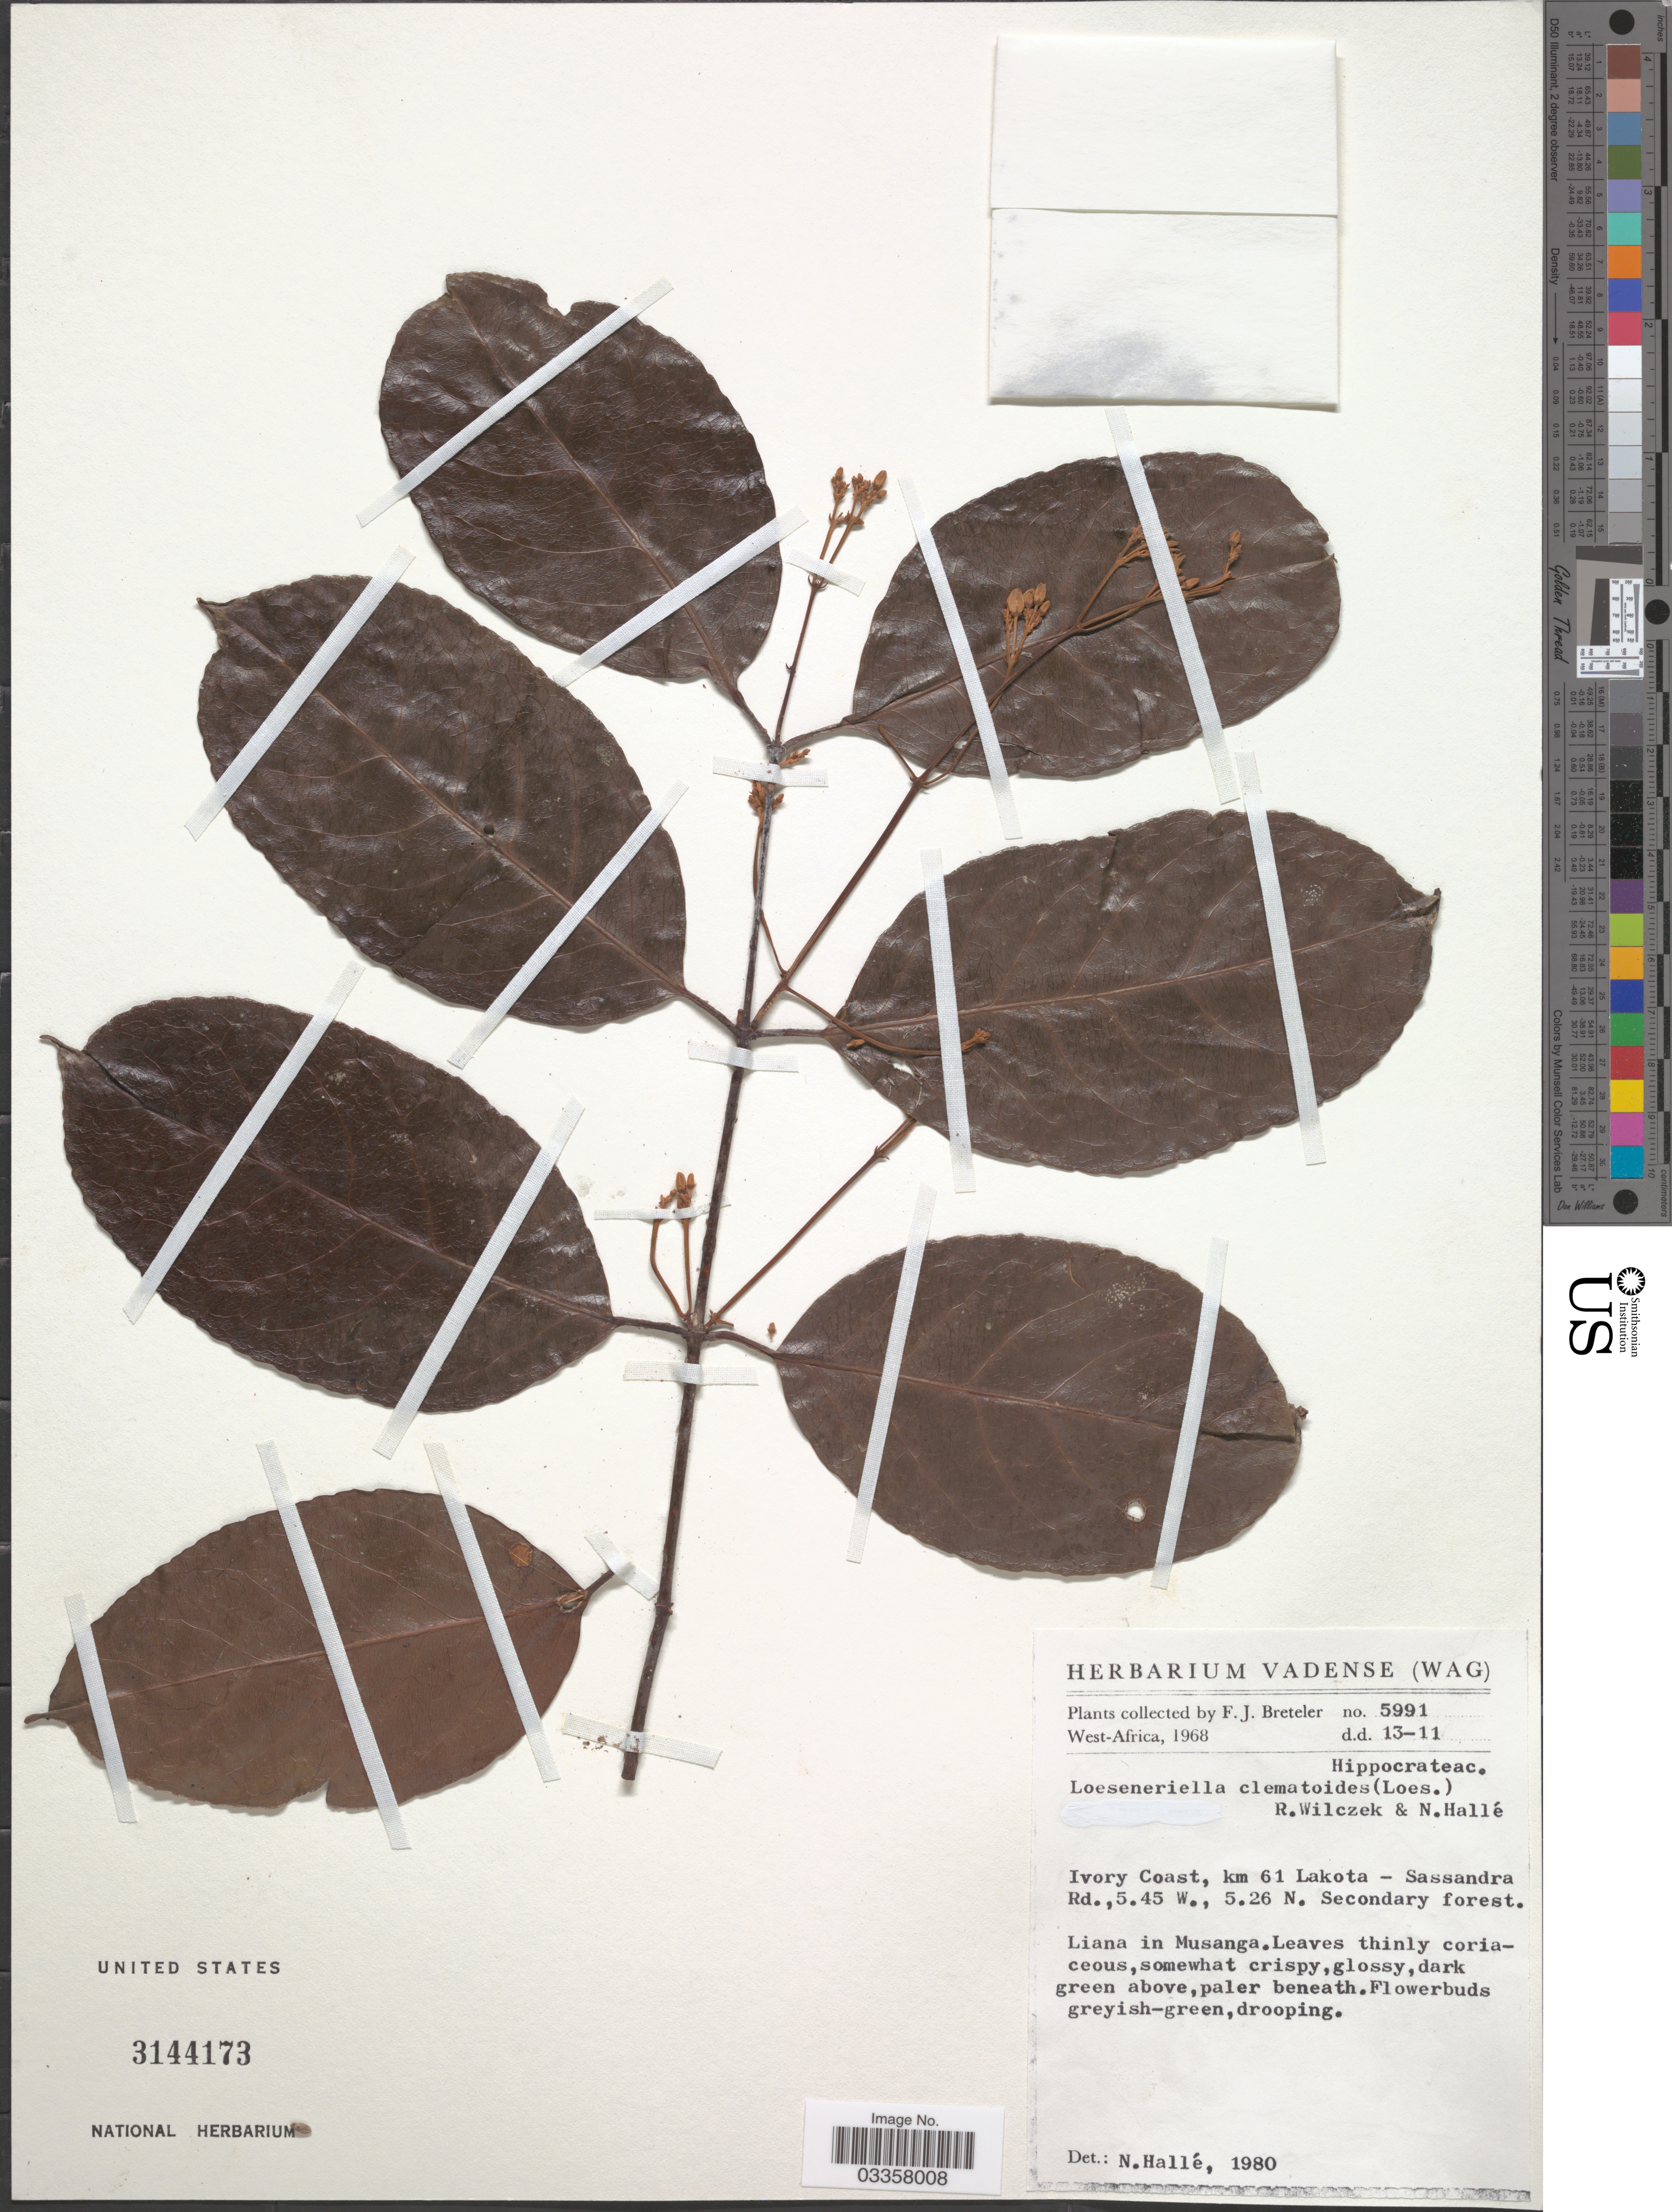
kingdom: Plantae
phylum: Tracheophyta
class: Magnoliopsida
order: Celastrales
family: Celastraceae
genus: Loeseneriella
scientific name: Loeseneriella clematoides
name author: (Loes.) R. Wilczek ex N. Hallé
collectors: F. J. Breteler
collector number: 5991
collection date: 1968-11-13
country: Ivory Coast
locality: West-Africa. km 61 Lakota - Sassandra Rd.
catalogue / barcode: US 3144173